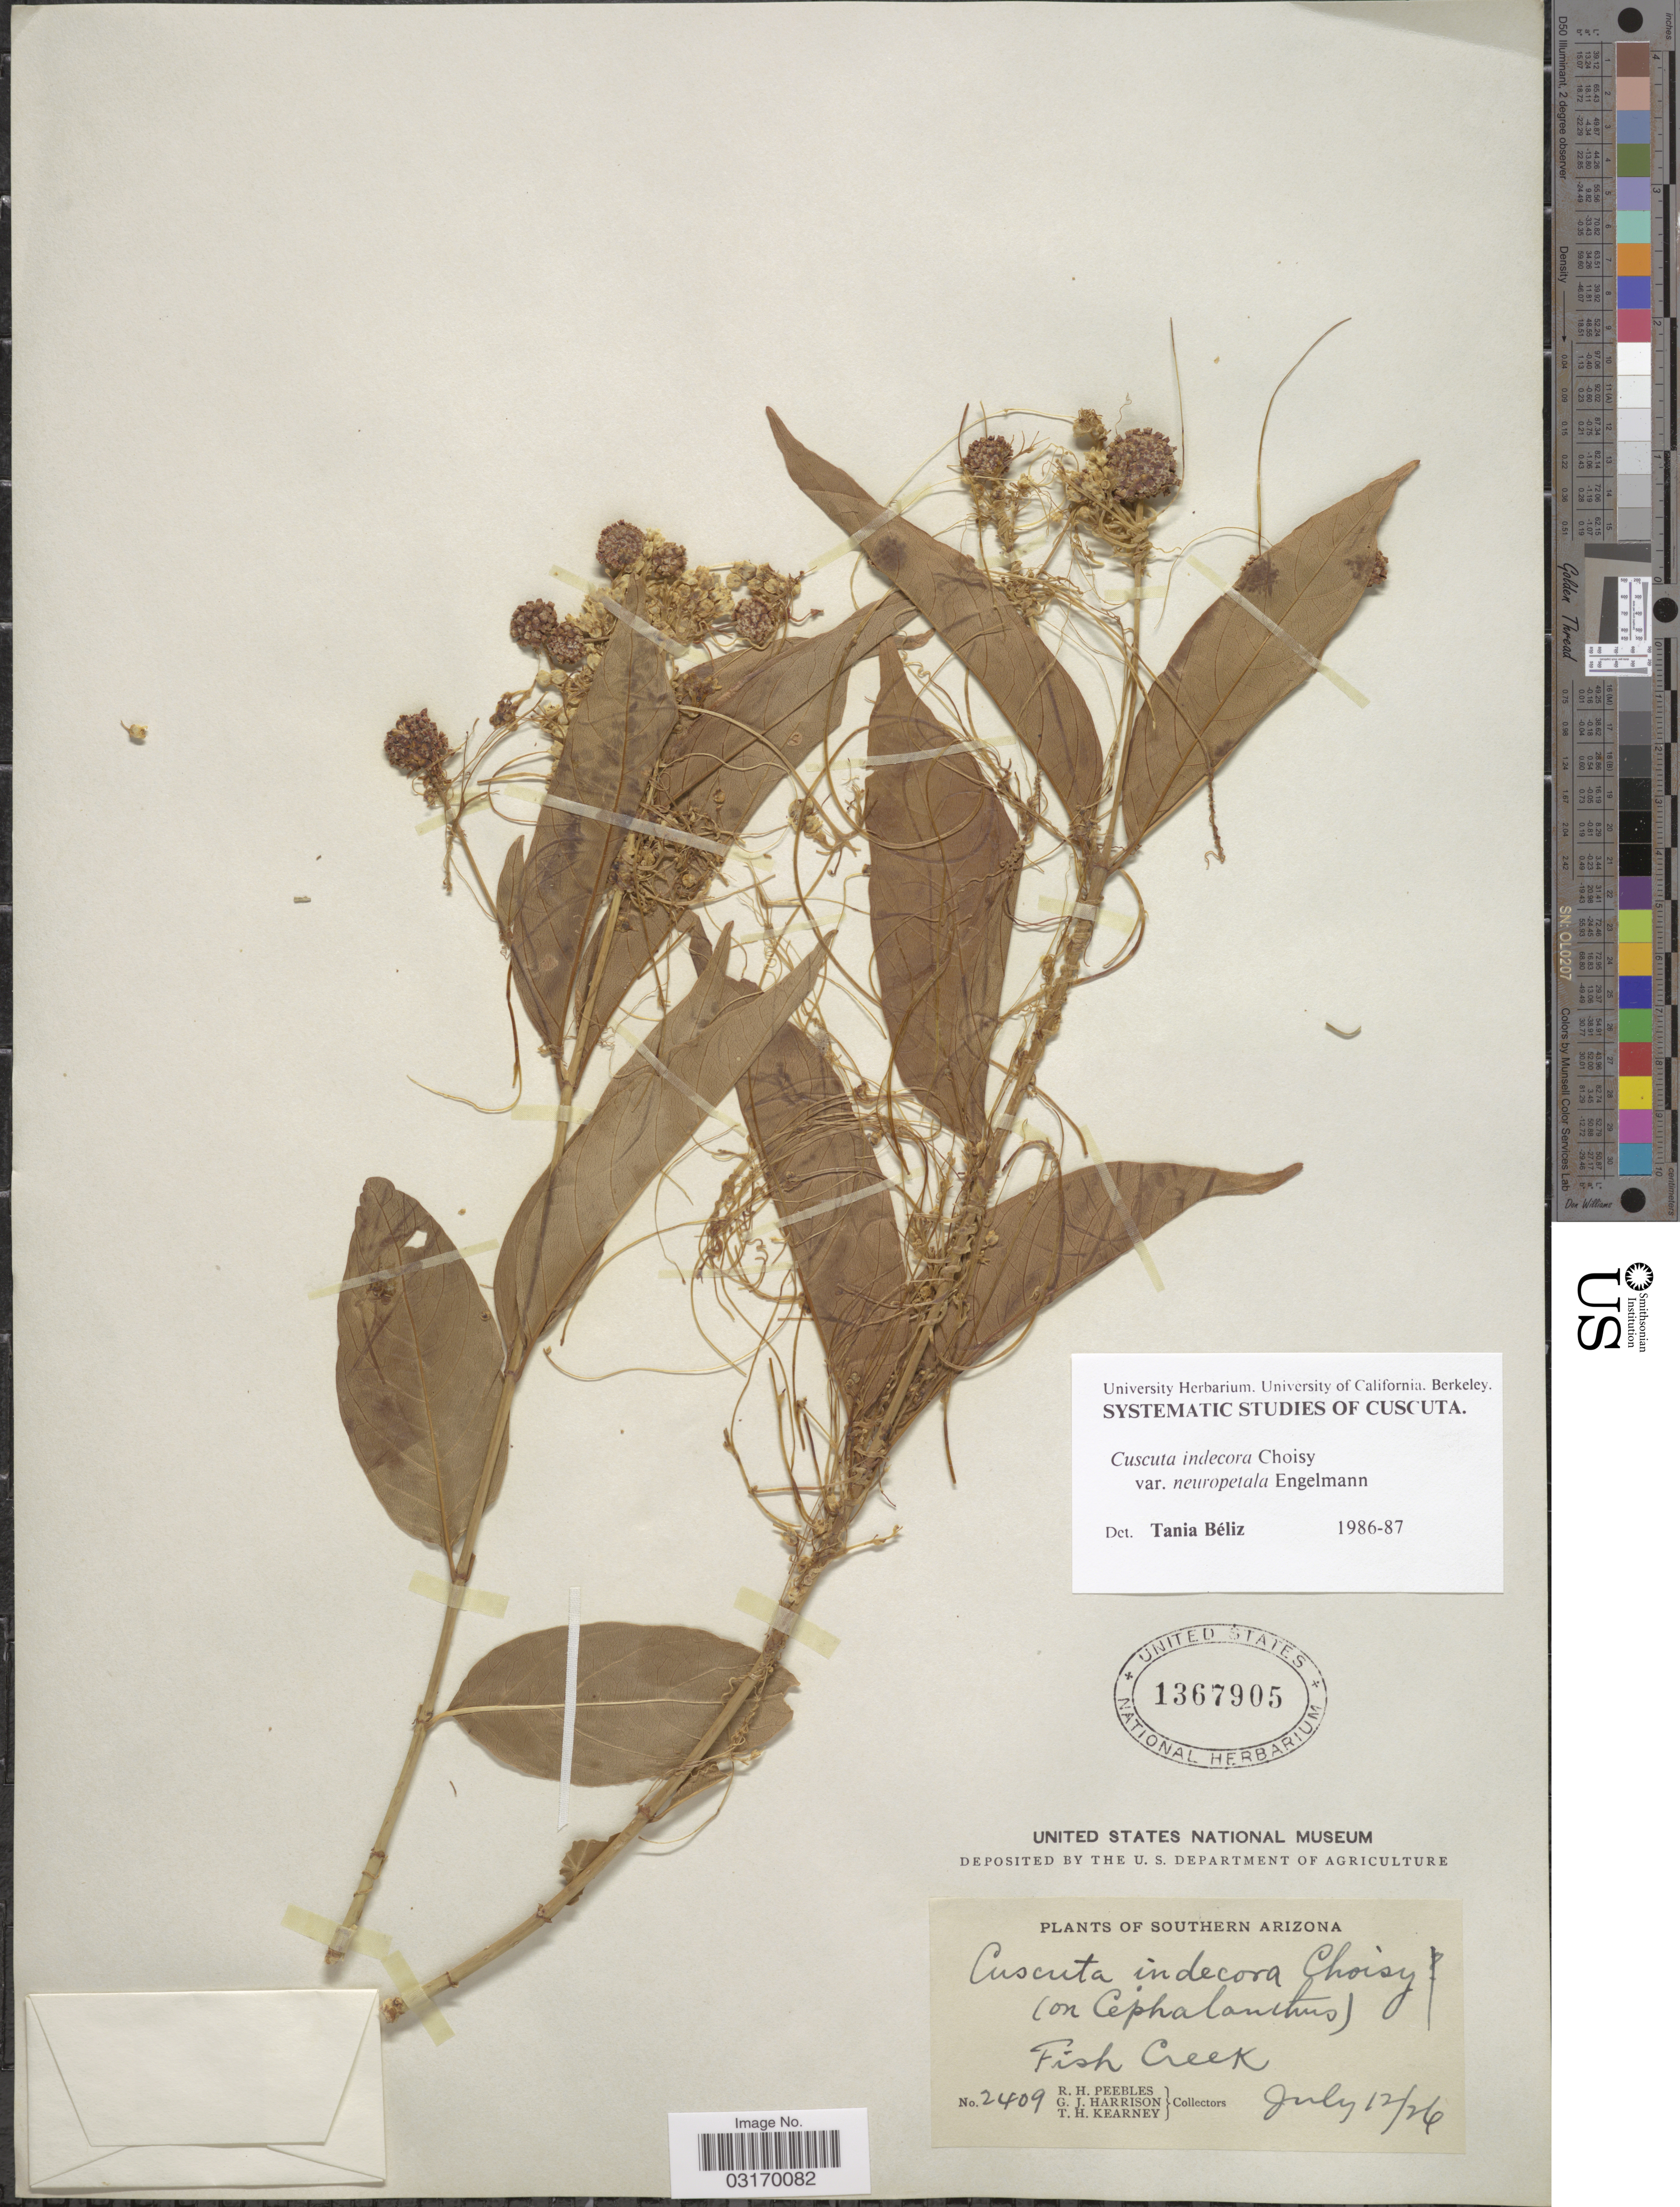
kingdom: Plantae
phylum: Tracheophyta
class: Magnoliopsida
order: Solanales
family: Convolvulaceae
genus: Cuscuta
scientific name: Cuscuta indecora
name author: Choisy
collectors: R. H. Peebles, G. J. Harrison & T. H. Kearney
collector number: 2409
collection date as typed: Transcribed d/m/y: 12/7/26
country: United States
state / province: Arizona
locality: Southern Arizona. Fish Creek.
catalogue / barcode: US 1367905